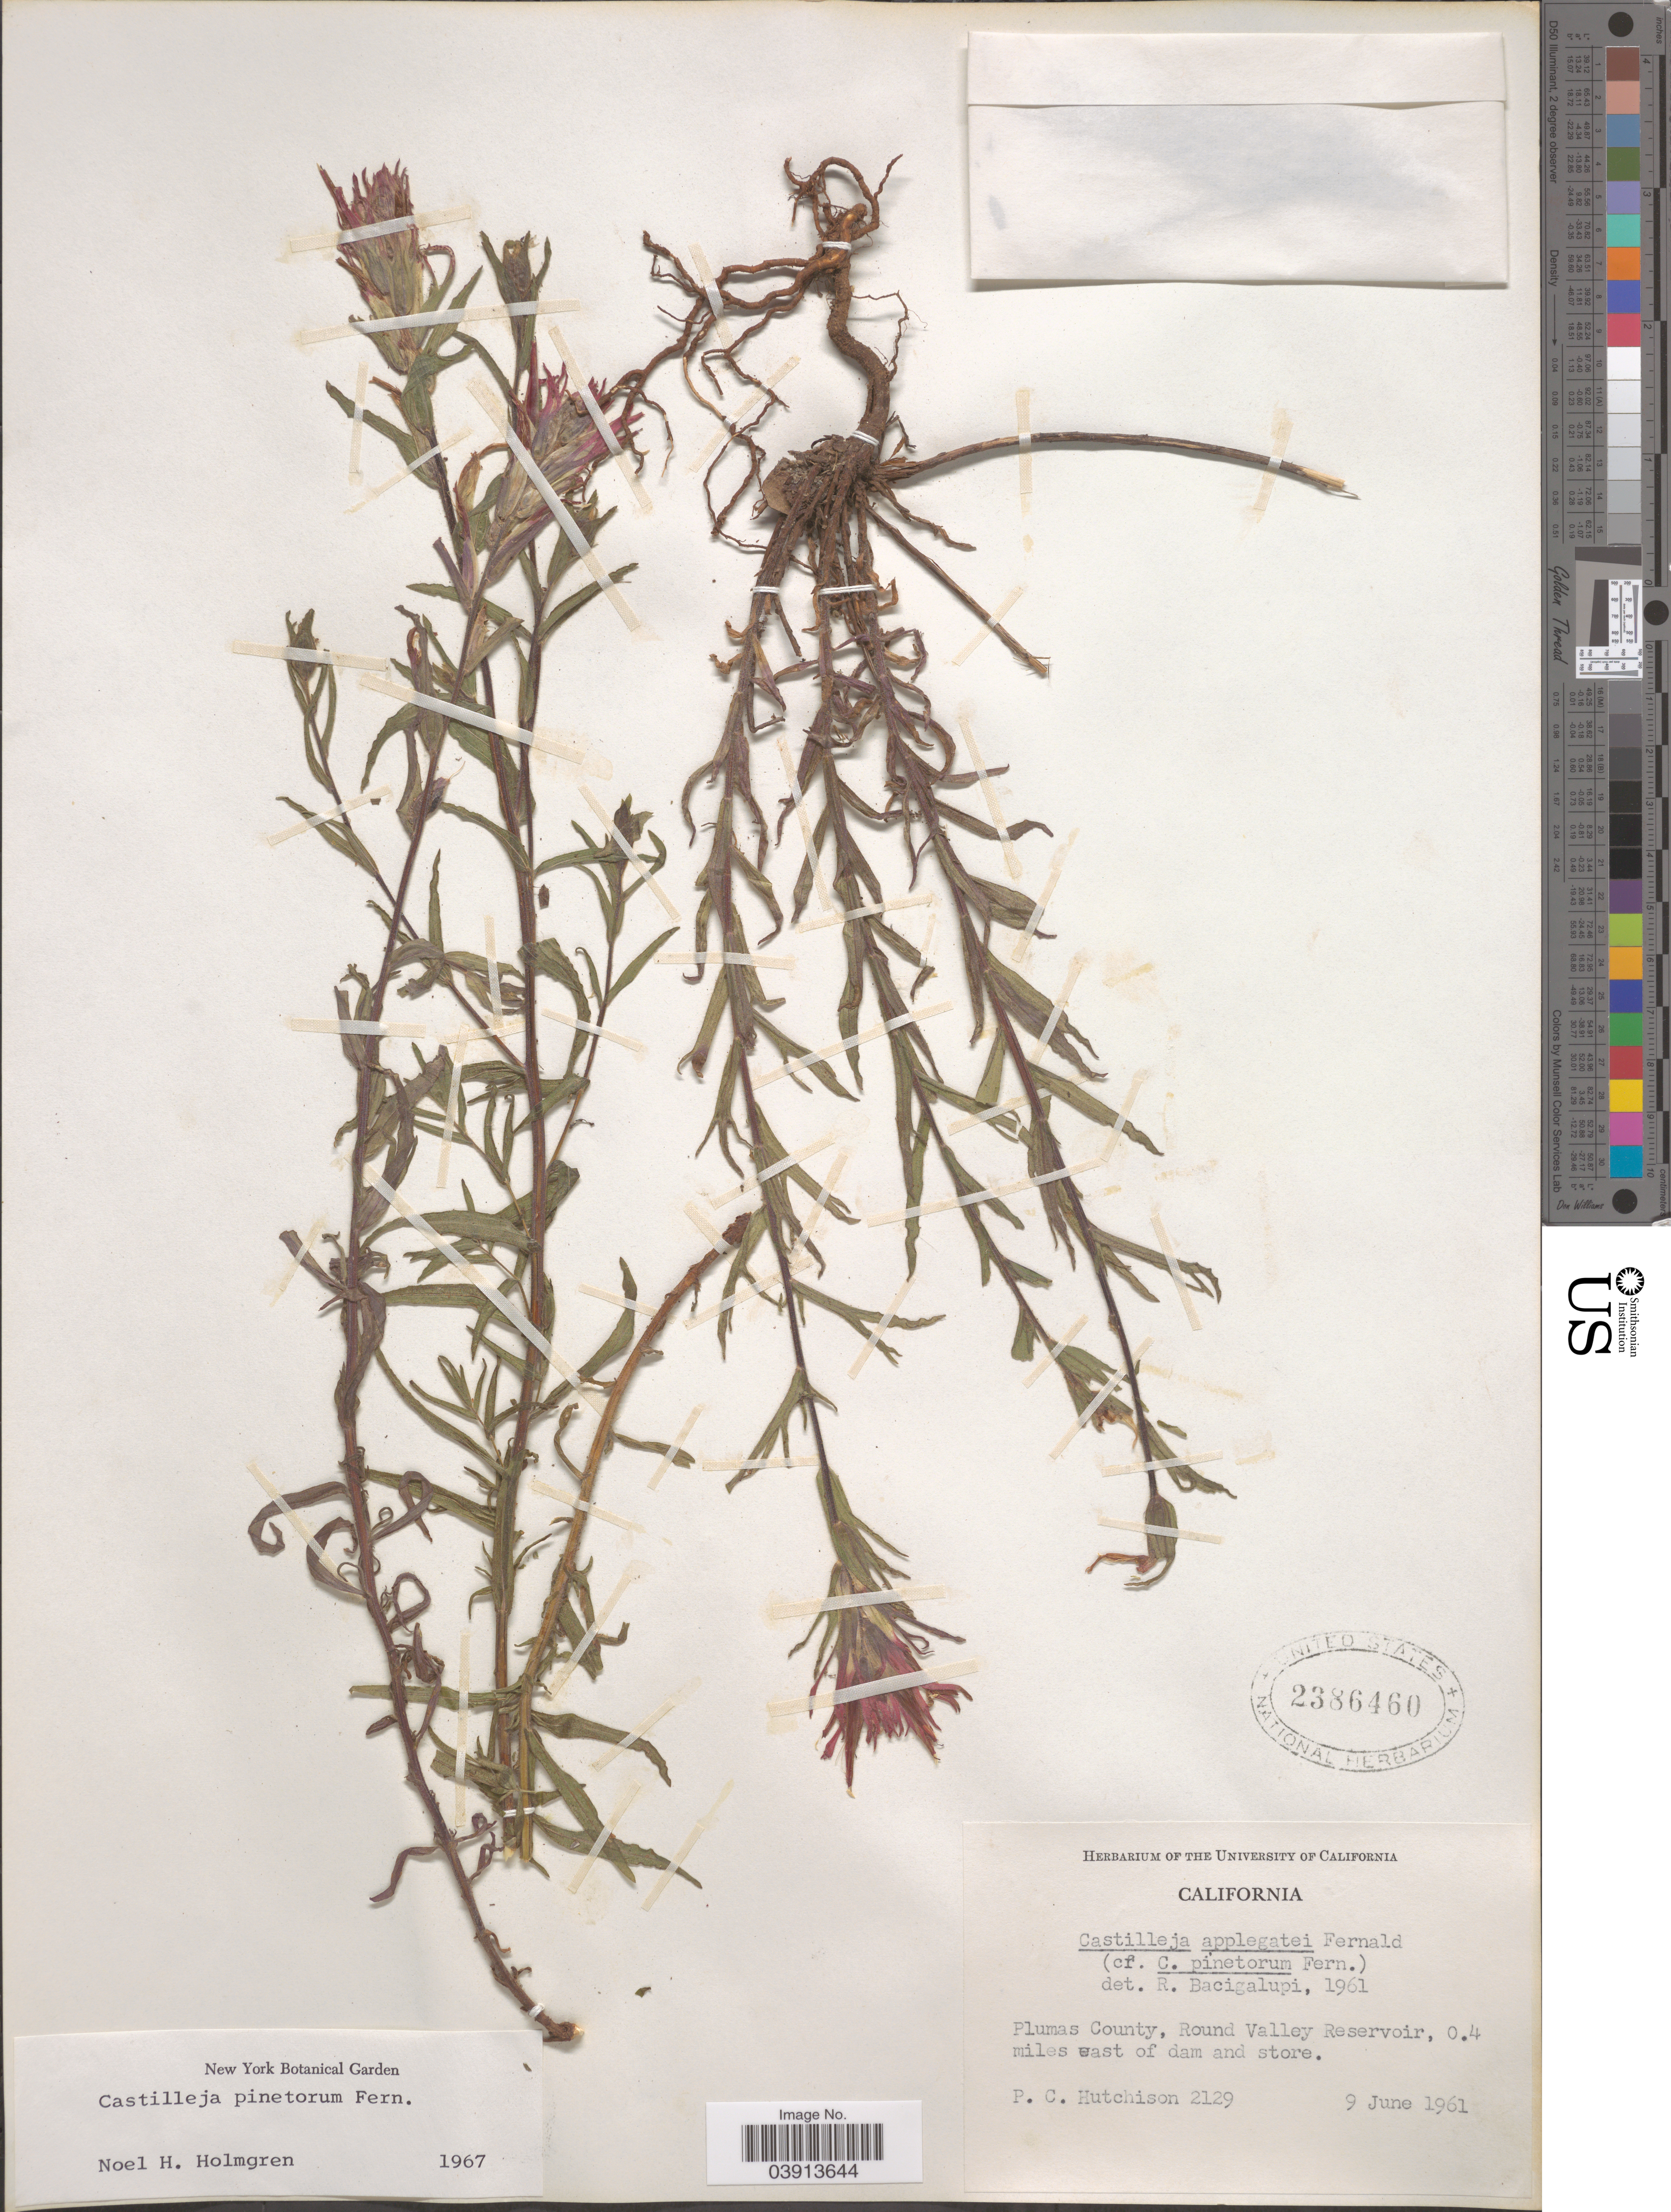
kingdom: Plantae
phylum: Tracheophyta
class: Magnoliopsida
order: Lamiales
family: Orobanchaceae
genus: Castilleja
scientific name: Castilleja pinetorum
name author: Fernald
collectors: P. C. Hutchison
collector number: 2129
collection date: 1961-06-09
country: United States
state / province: California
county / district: Plumas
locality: Plumas County, Round Valley Reservoir, 0.4 miles west of dam and store.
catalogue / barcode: US 2386460